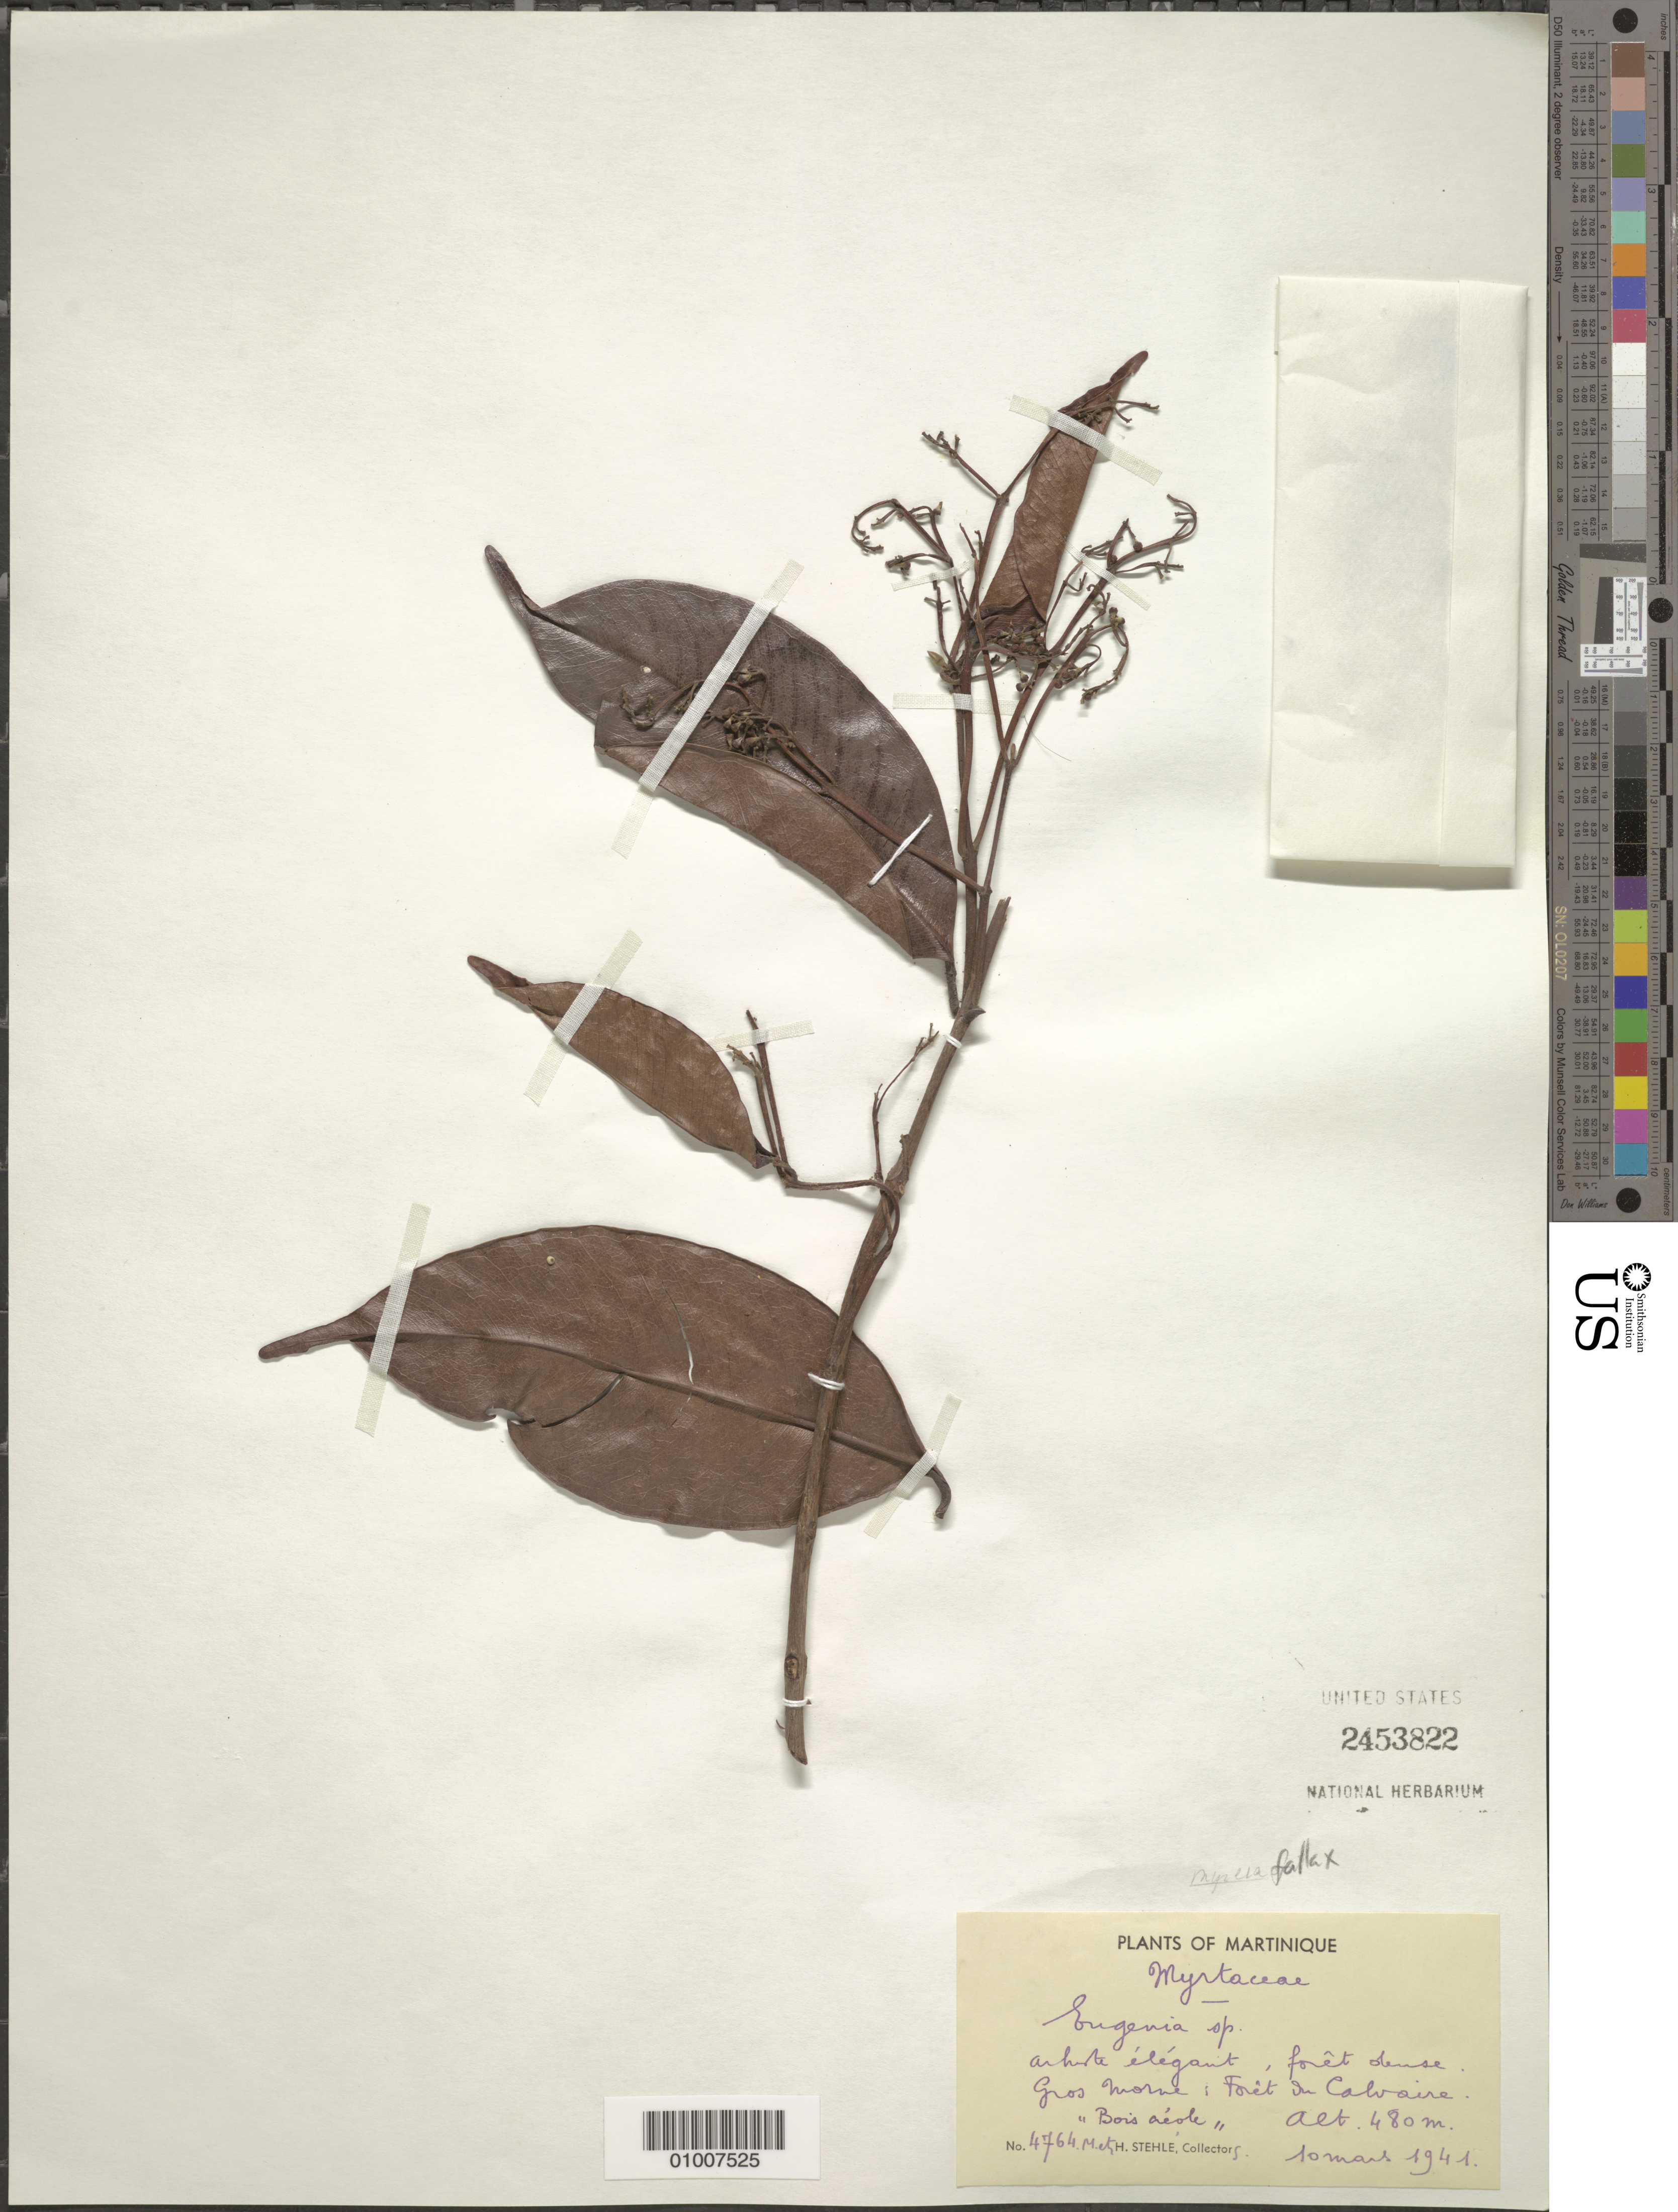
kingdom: Plantae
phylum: Tracheophyta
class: Magnoliopsida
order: Myrtales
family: Myrtaceae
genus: Myrcia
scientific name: Myrcia fallax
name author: (Rich.) DC.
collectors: H. Stehlé & M. Stehlé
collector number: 4764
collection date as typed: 10 Mar 1941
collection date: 1941-03-10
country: Martinique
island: Martinique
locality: Gros Morne: Calvaire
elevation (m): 480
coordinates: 0 N, 0 E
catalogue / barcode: US 2453822